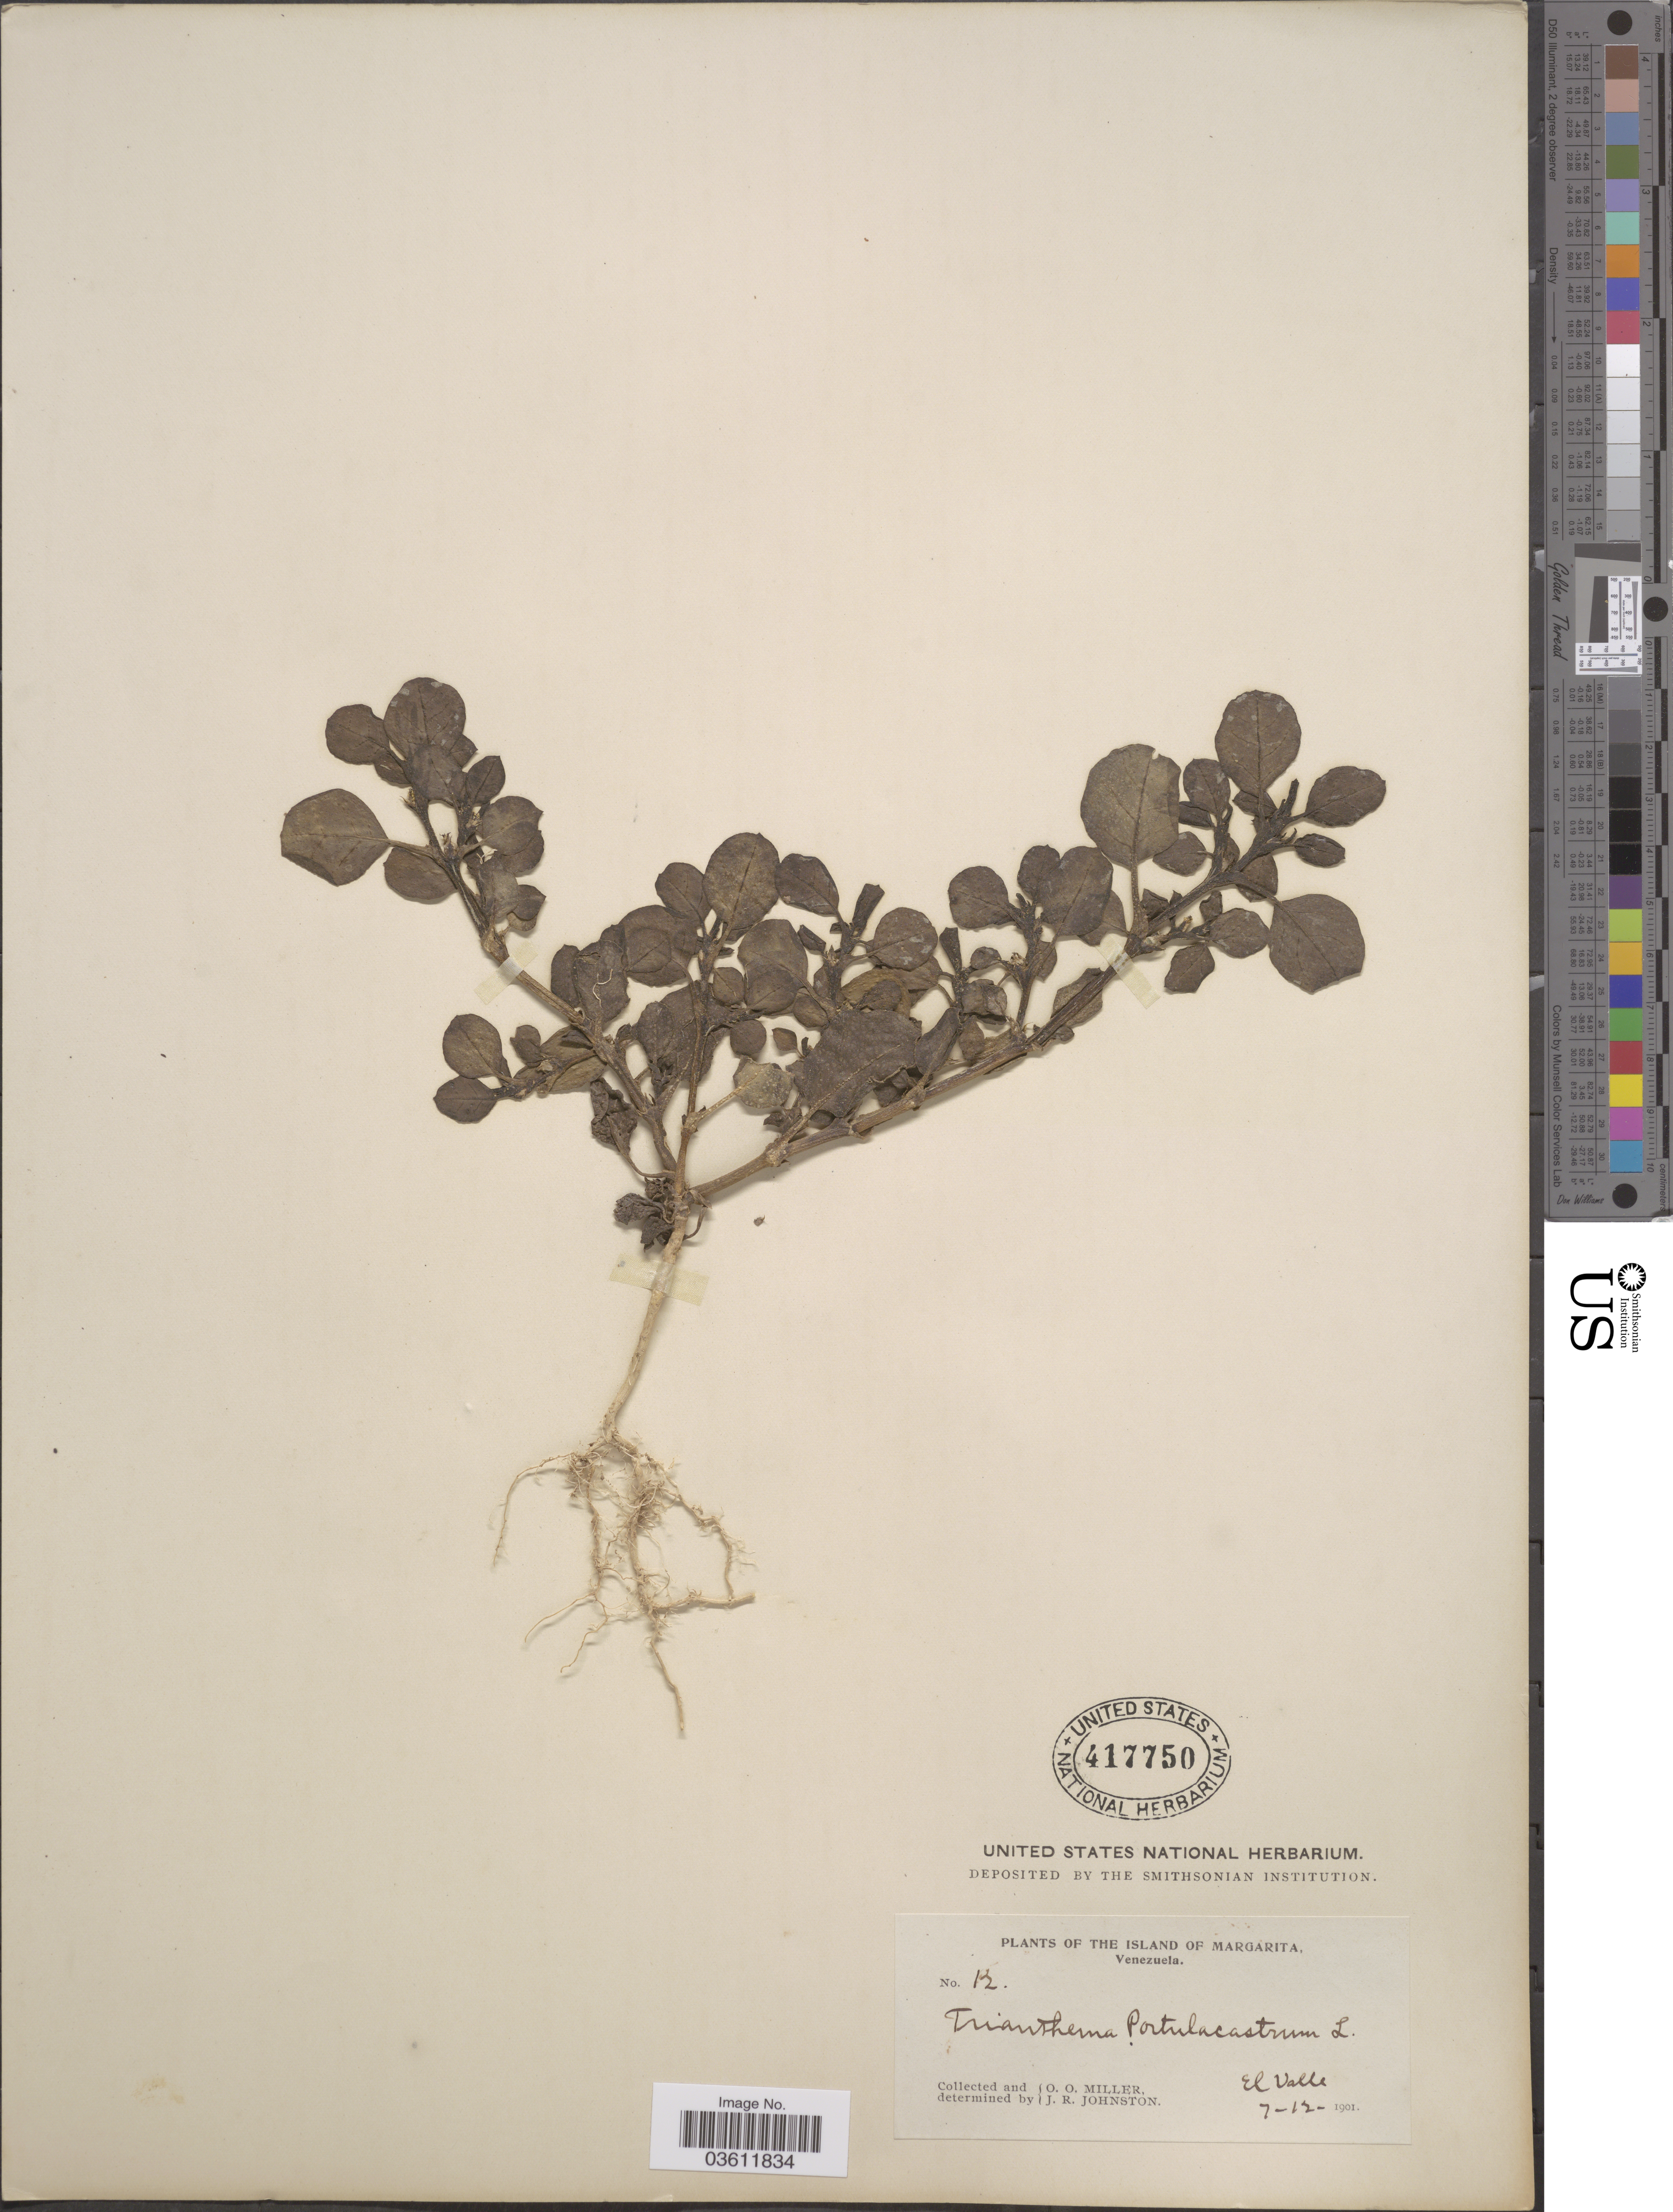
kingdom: Plantae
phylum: Tracheophyta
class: Magnoliopsida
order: Caryophyllales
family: Aizoaceae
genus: Trianthema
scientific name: Trianthema portulacastrum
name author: L.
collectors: O. O. Miller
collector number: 12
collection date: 1901-12-07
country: Venezuela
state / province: Nueva Esparta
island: Margarita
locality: The Island of Margarita. El Valle.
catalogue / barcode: US 417750